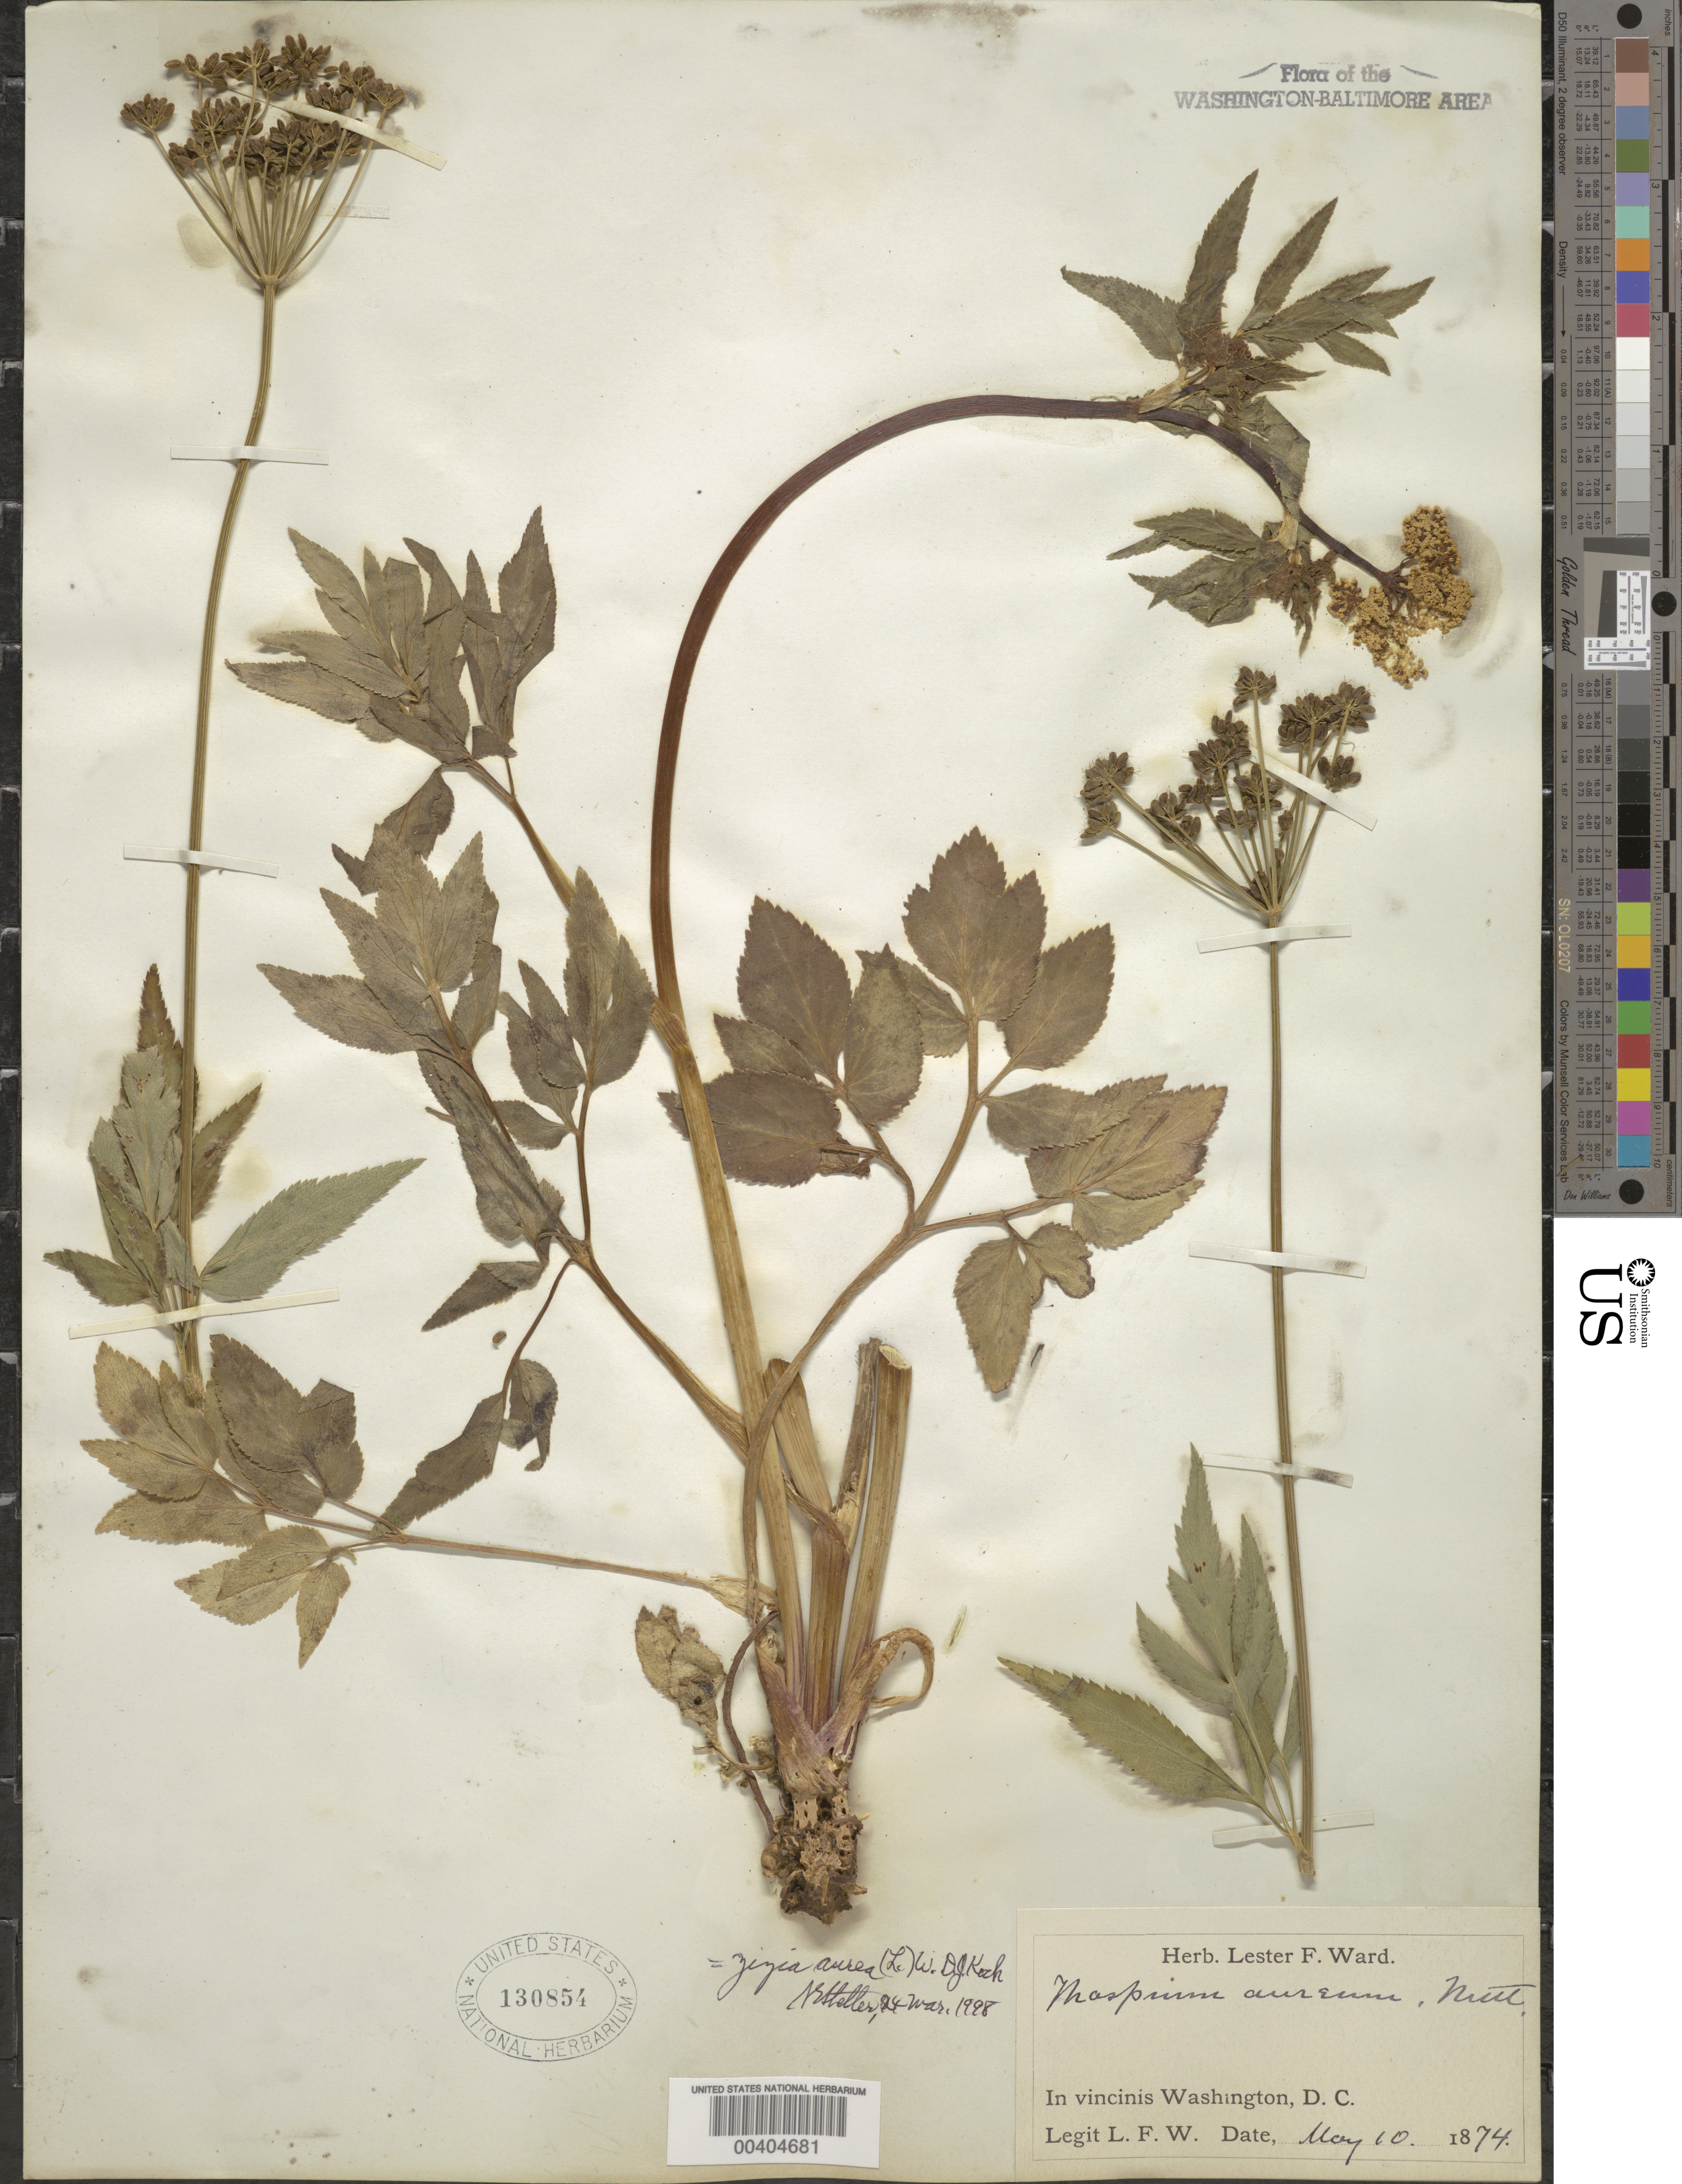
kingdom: Plantae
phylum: Tracheophyta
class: Magnoliopsida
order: Apiales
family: Apiaceae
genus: Zizia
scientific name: Zizia aurea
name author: (L.) Koch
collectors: L. F. Ward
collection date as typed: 10 May 1874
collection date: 1874-05-10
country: United States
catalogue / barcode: US 130854